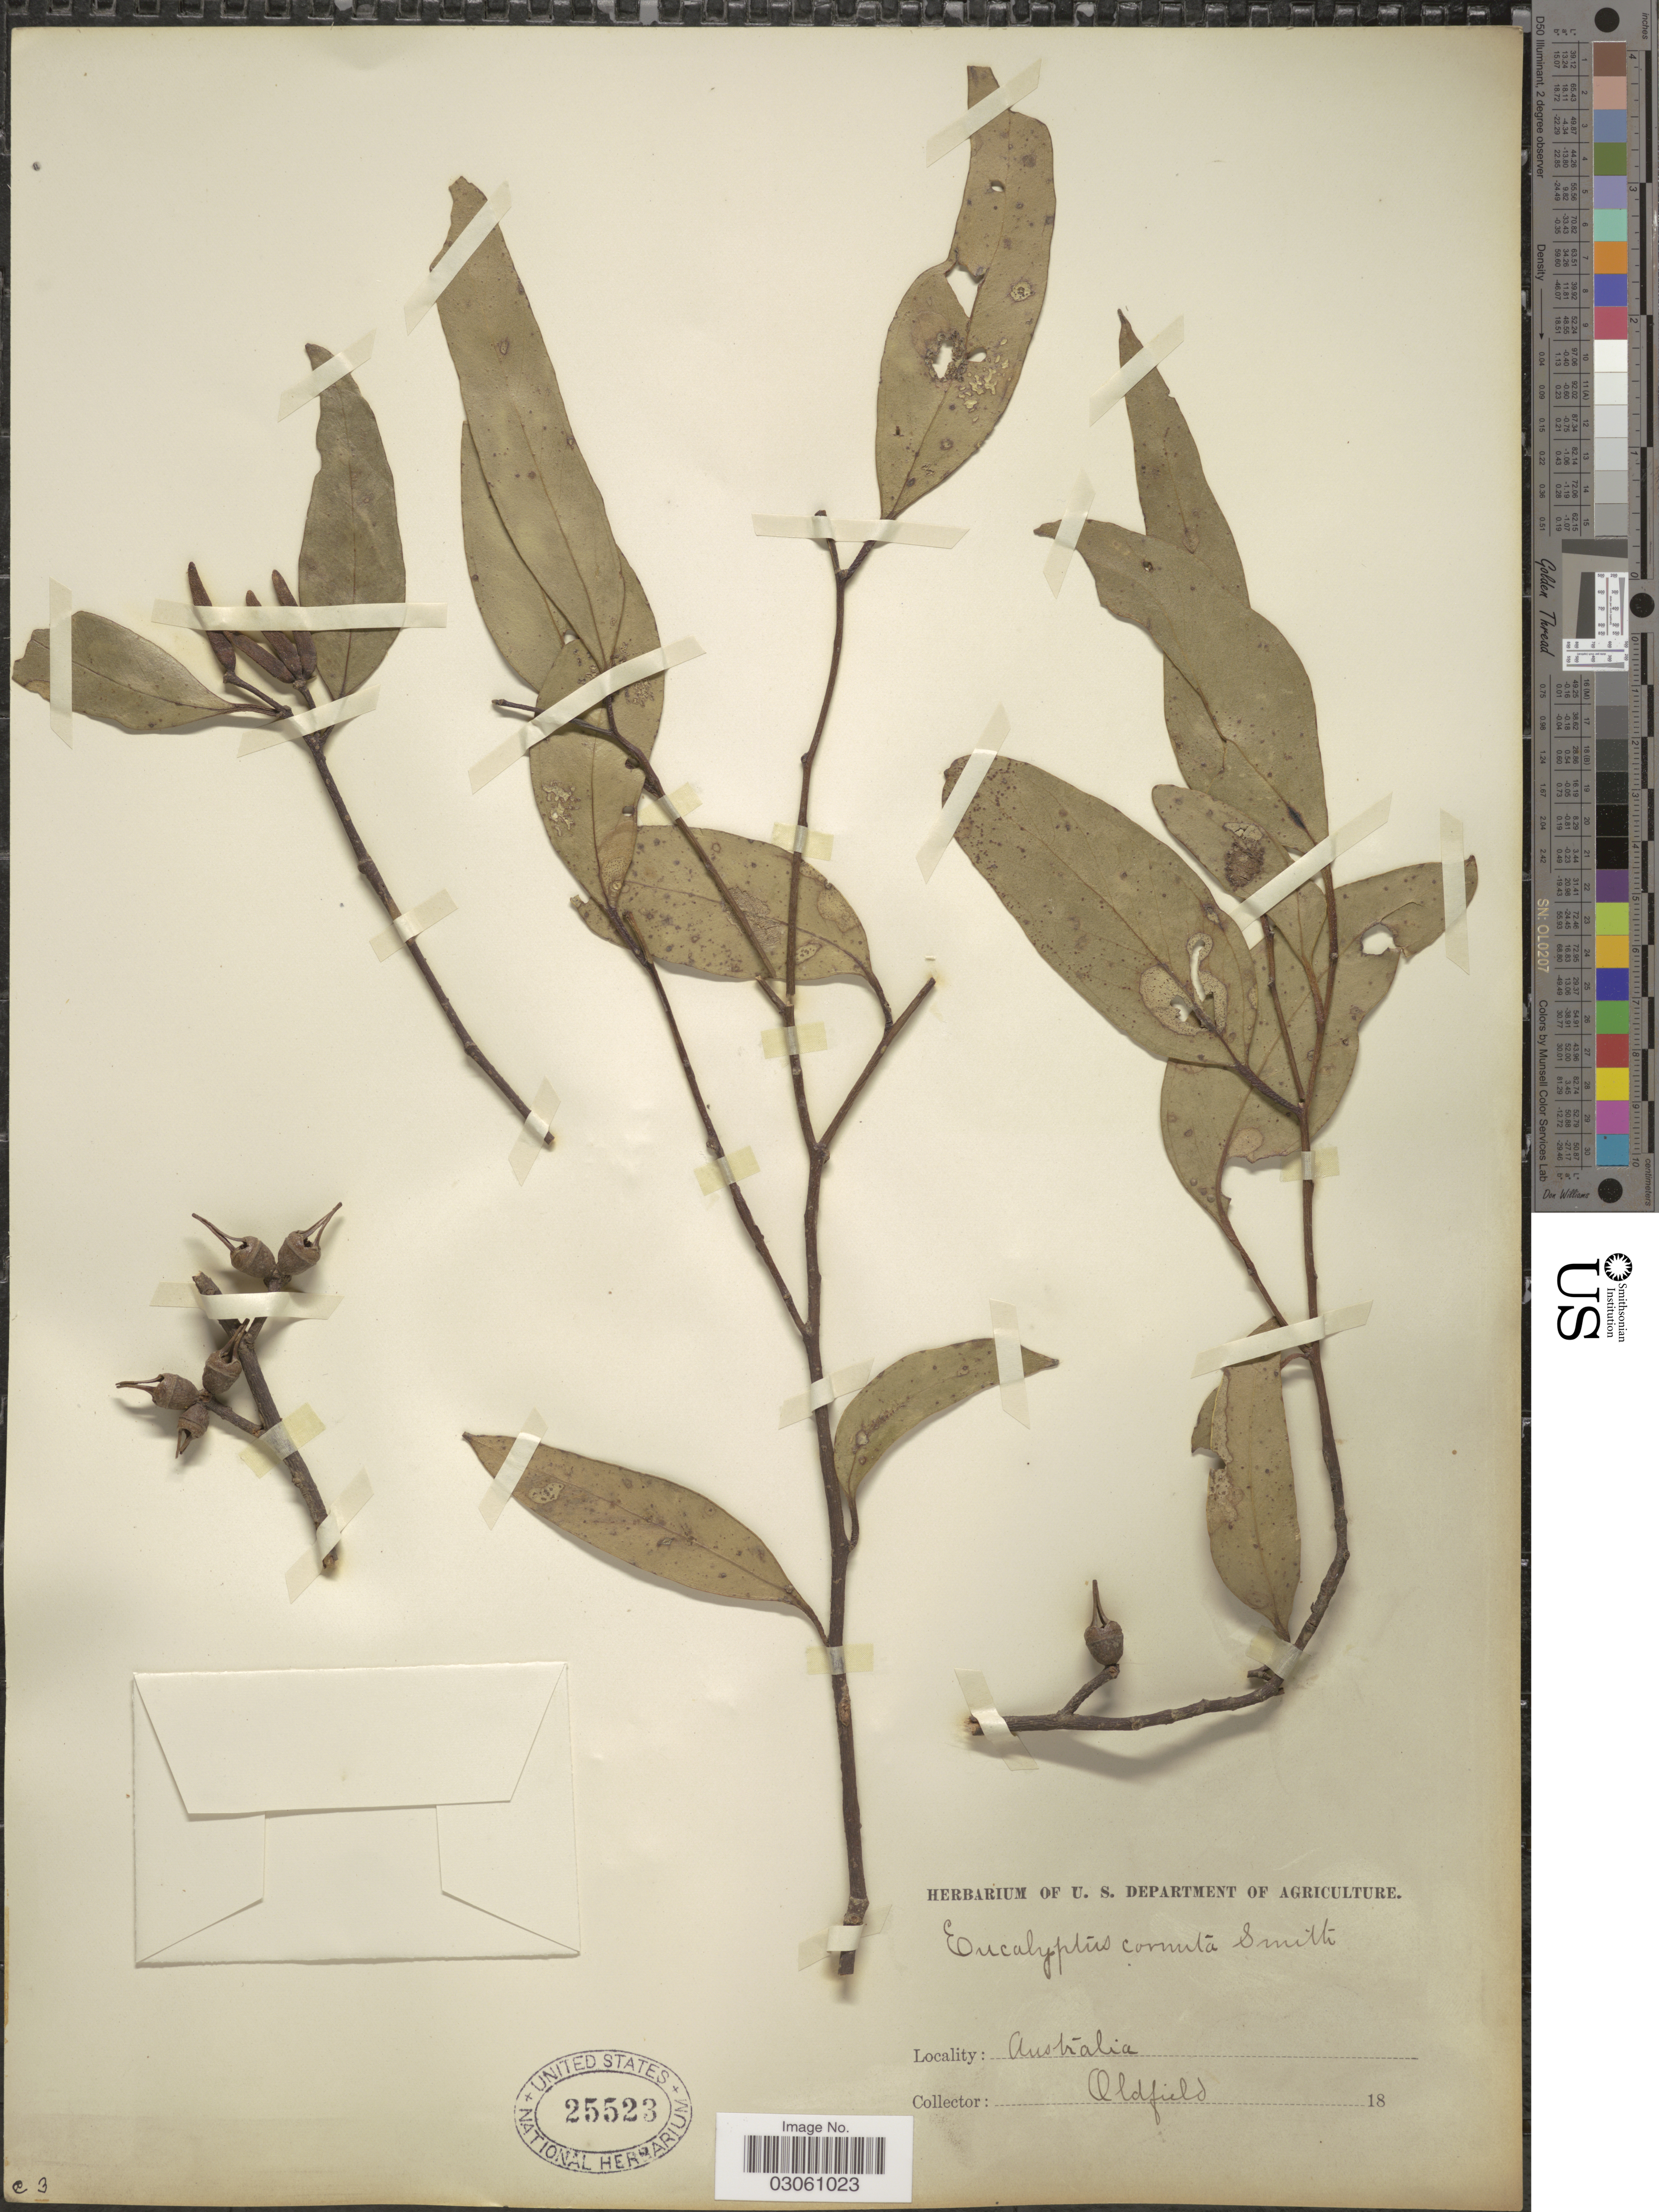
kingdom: Plantae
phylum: Tracheophyta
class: Magnoliopsida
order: Myrtales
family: Myrtaceae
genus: Eucalyptus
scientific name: Eucalyptus cornuta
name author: Labill.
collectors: Oldfield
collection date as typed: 18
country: Australia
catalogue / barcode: US 25523